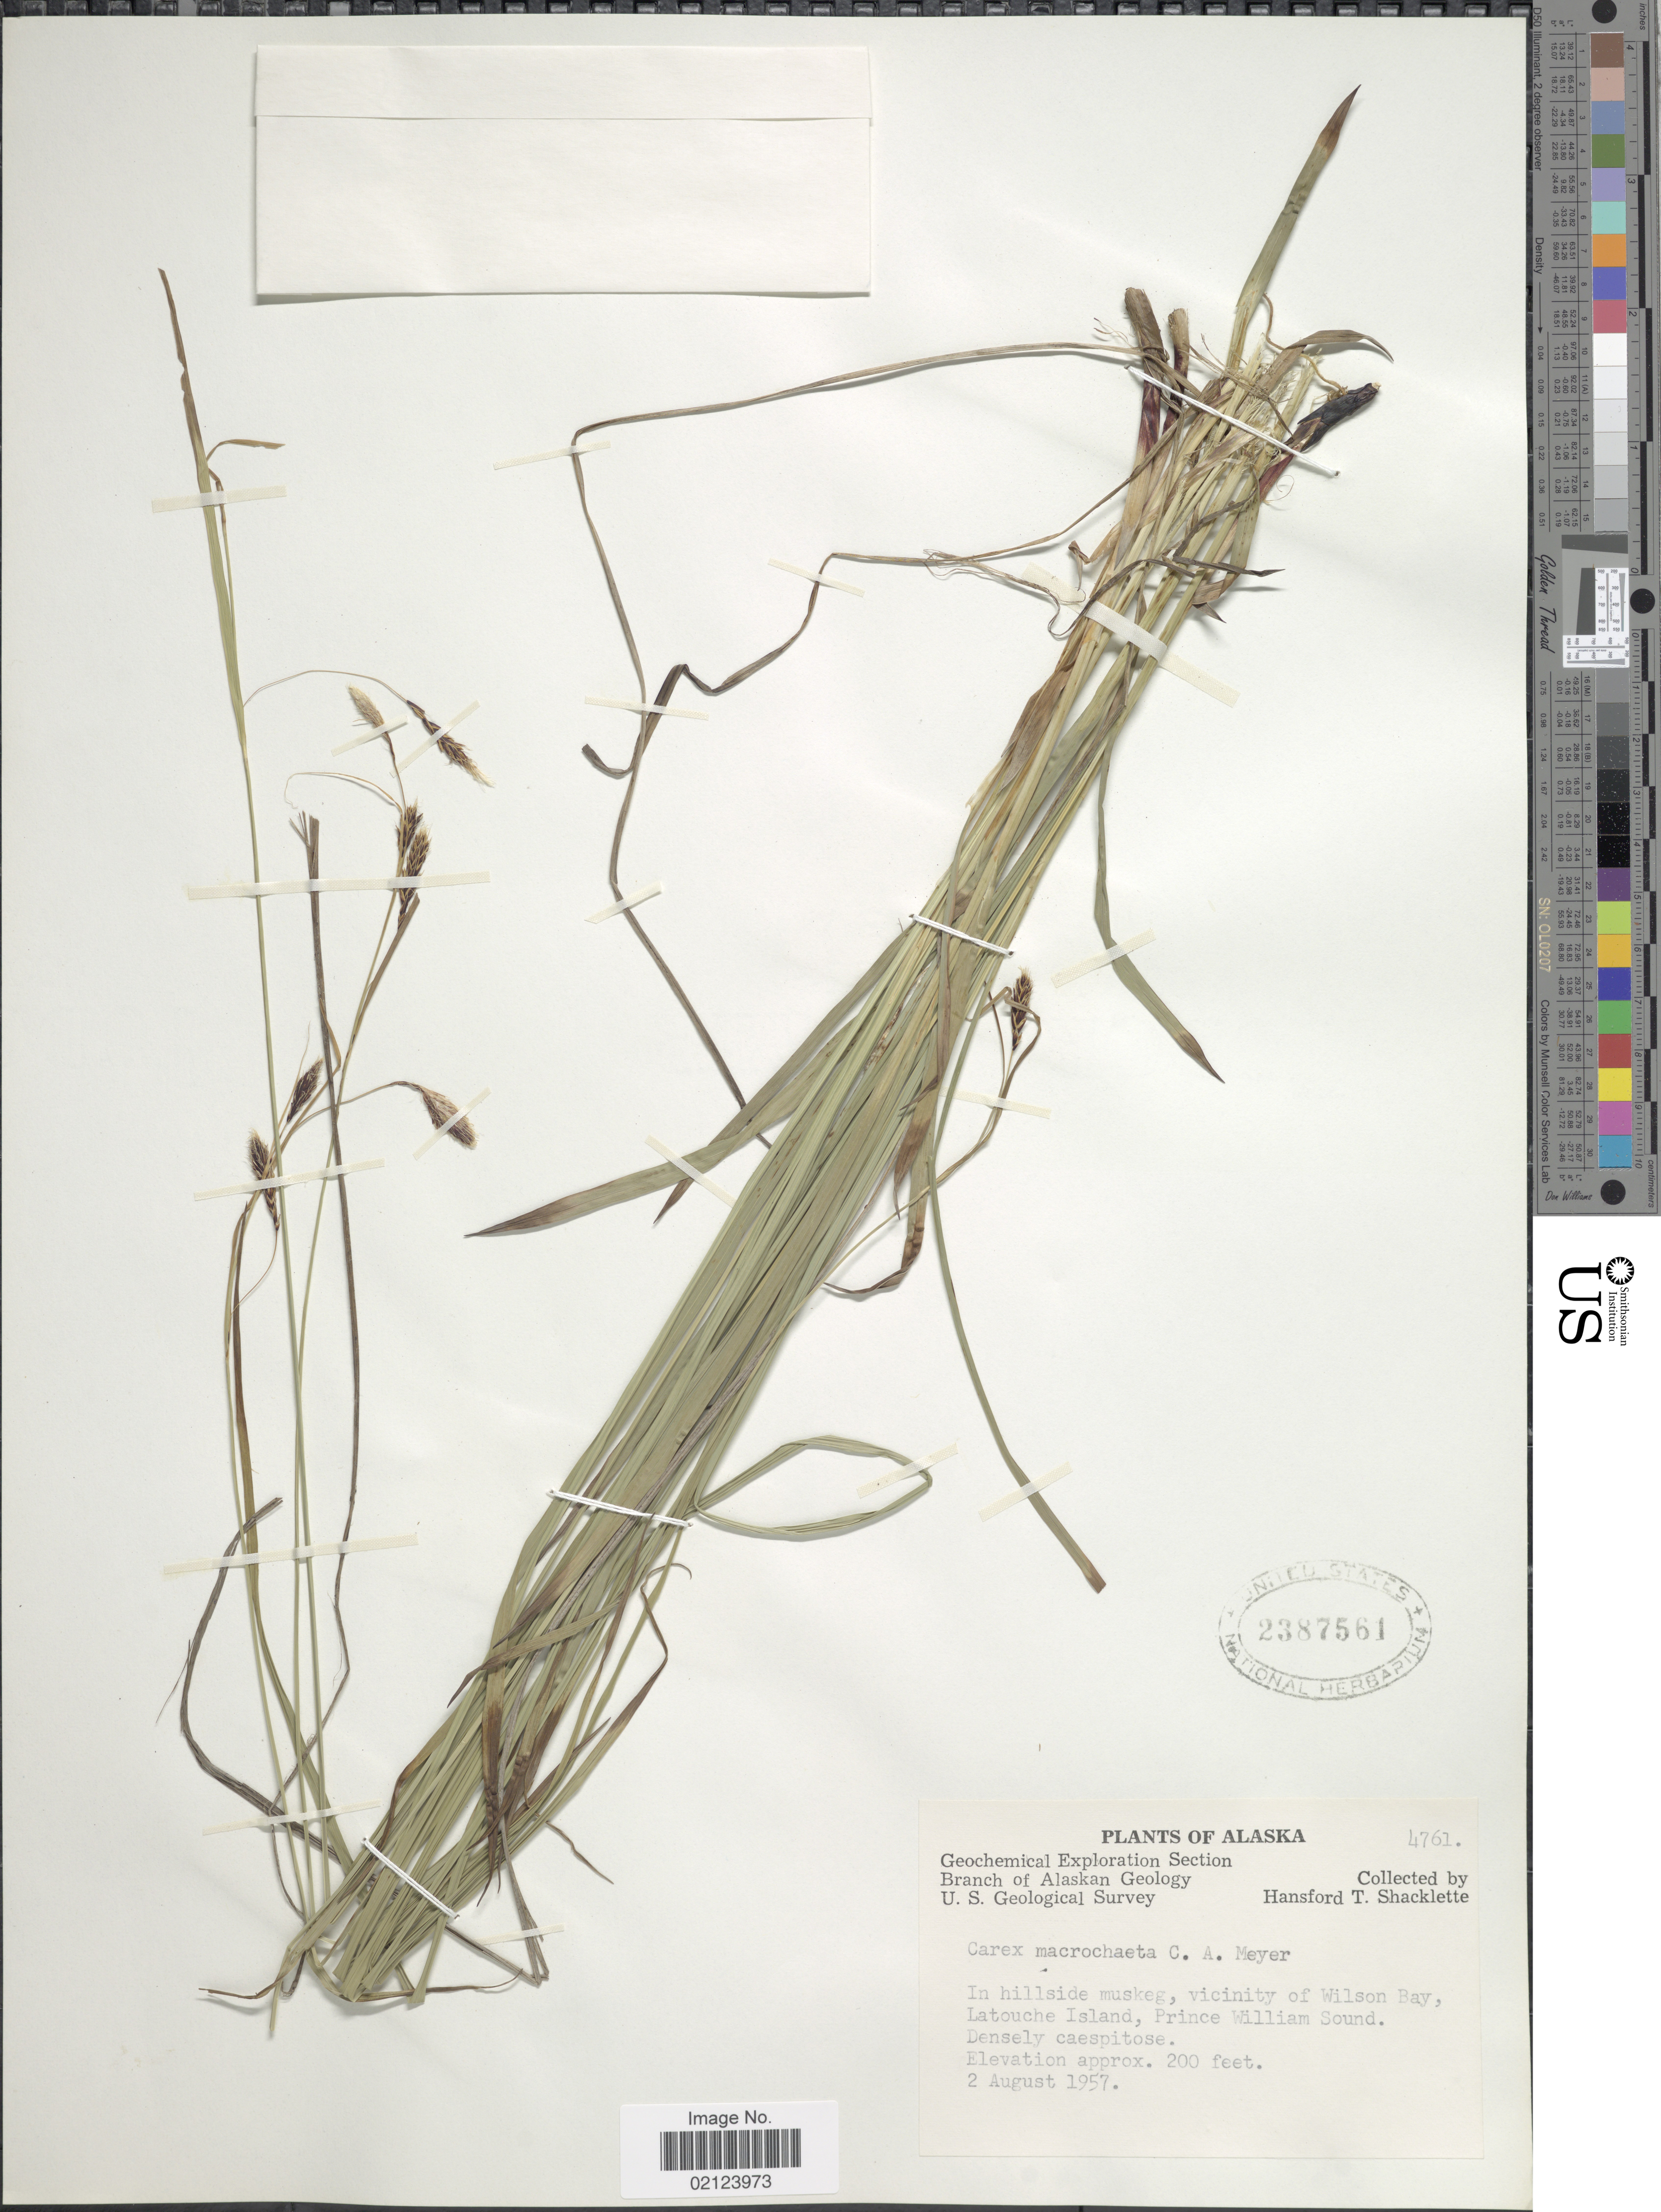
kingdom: Plantae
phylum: Tracheophyta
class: Liliopsida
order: Poales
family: Cyperaceae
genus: Carex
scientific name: Carex macrochaeta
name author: C.A. Mey.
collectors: H. Shacklette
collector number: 4761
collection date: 1957-08-02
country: United States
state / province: Alaska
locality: vicinity of Wilson Bay, Latouche Island, Prince William Sound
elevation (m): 61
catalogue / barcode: US 2387561